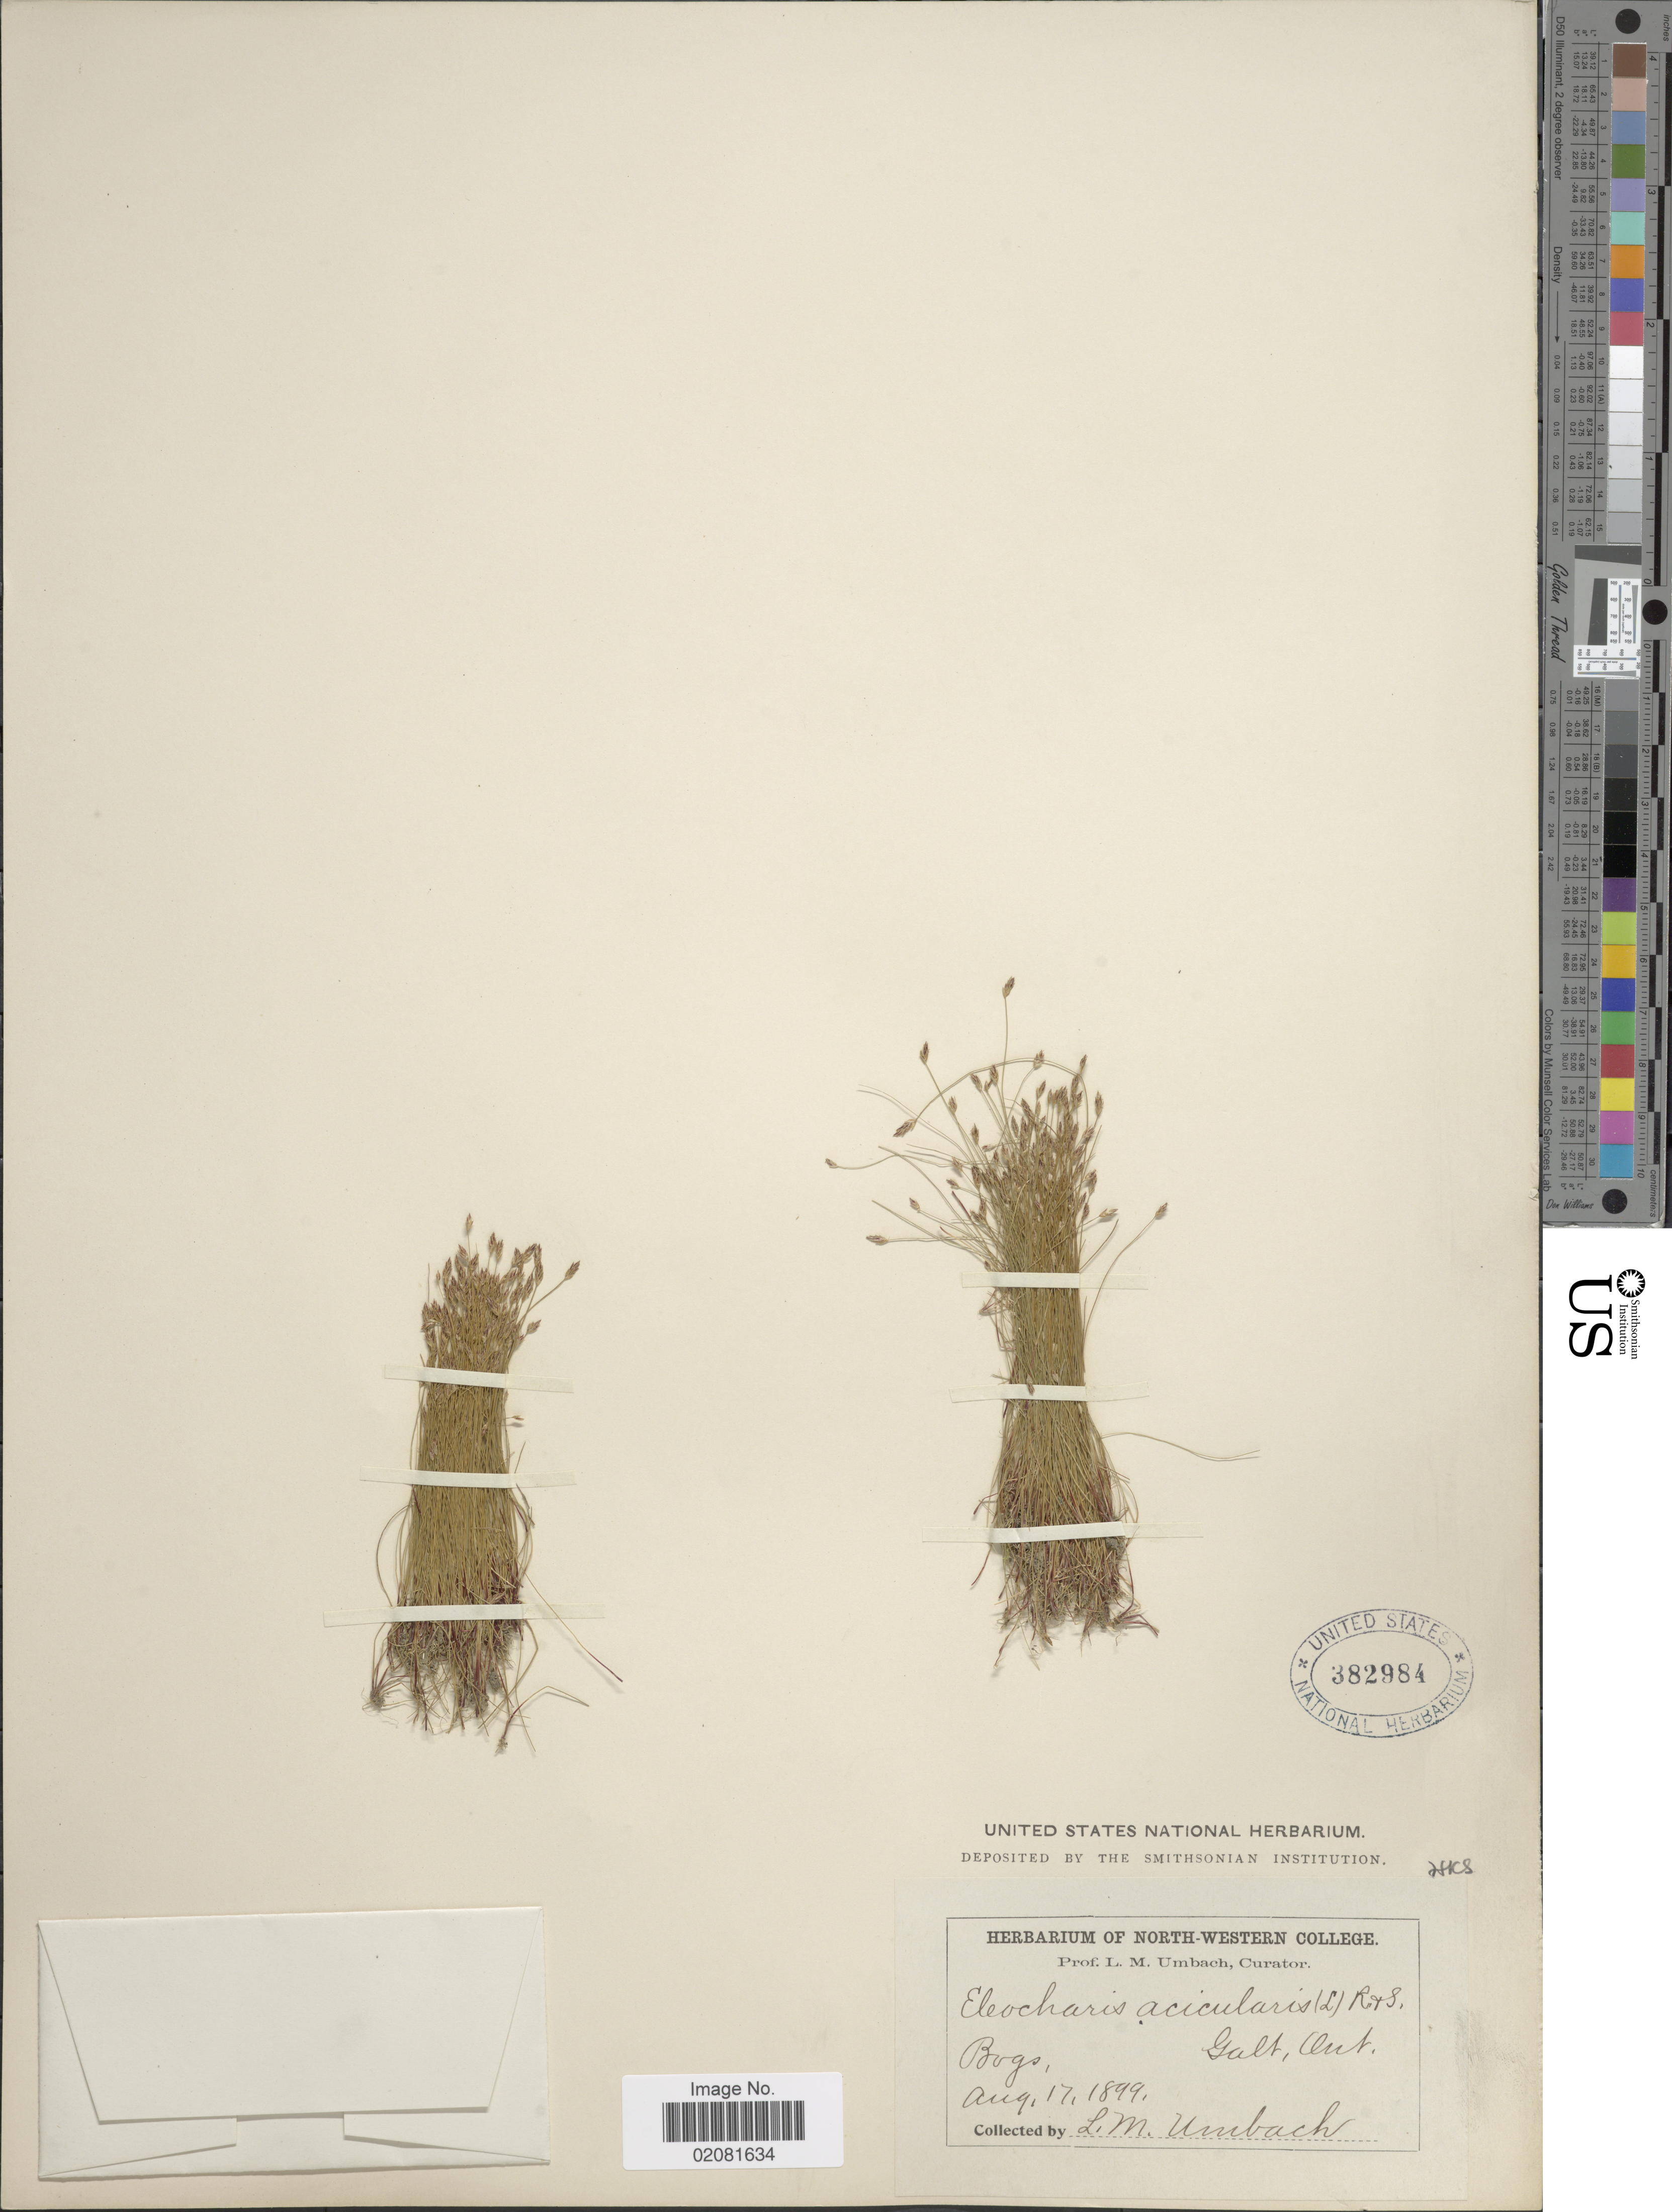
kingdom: Plantae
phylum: Tracheophyta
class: Liliopsida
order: Poales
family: Cyperaceae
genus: Eleocharis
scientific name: Eleocharis acicularis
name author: (L.) Roem. & Schult.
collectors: L. M. Umbach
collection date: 1899-08-17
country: Canada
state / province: Ontario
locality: Bogs, Galt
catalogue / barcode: US 382984